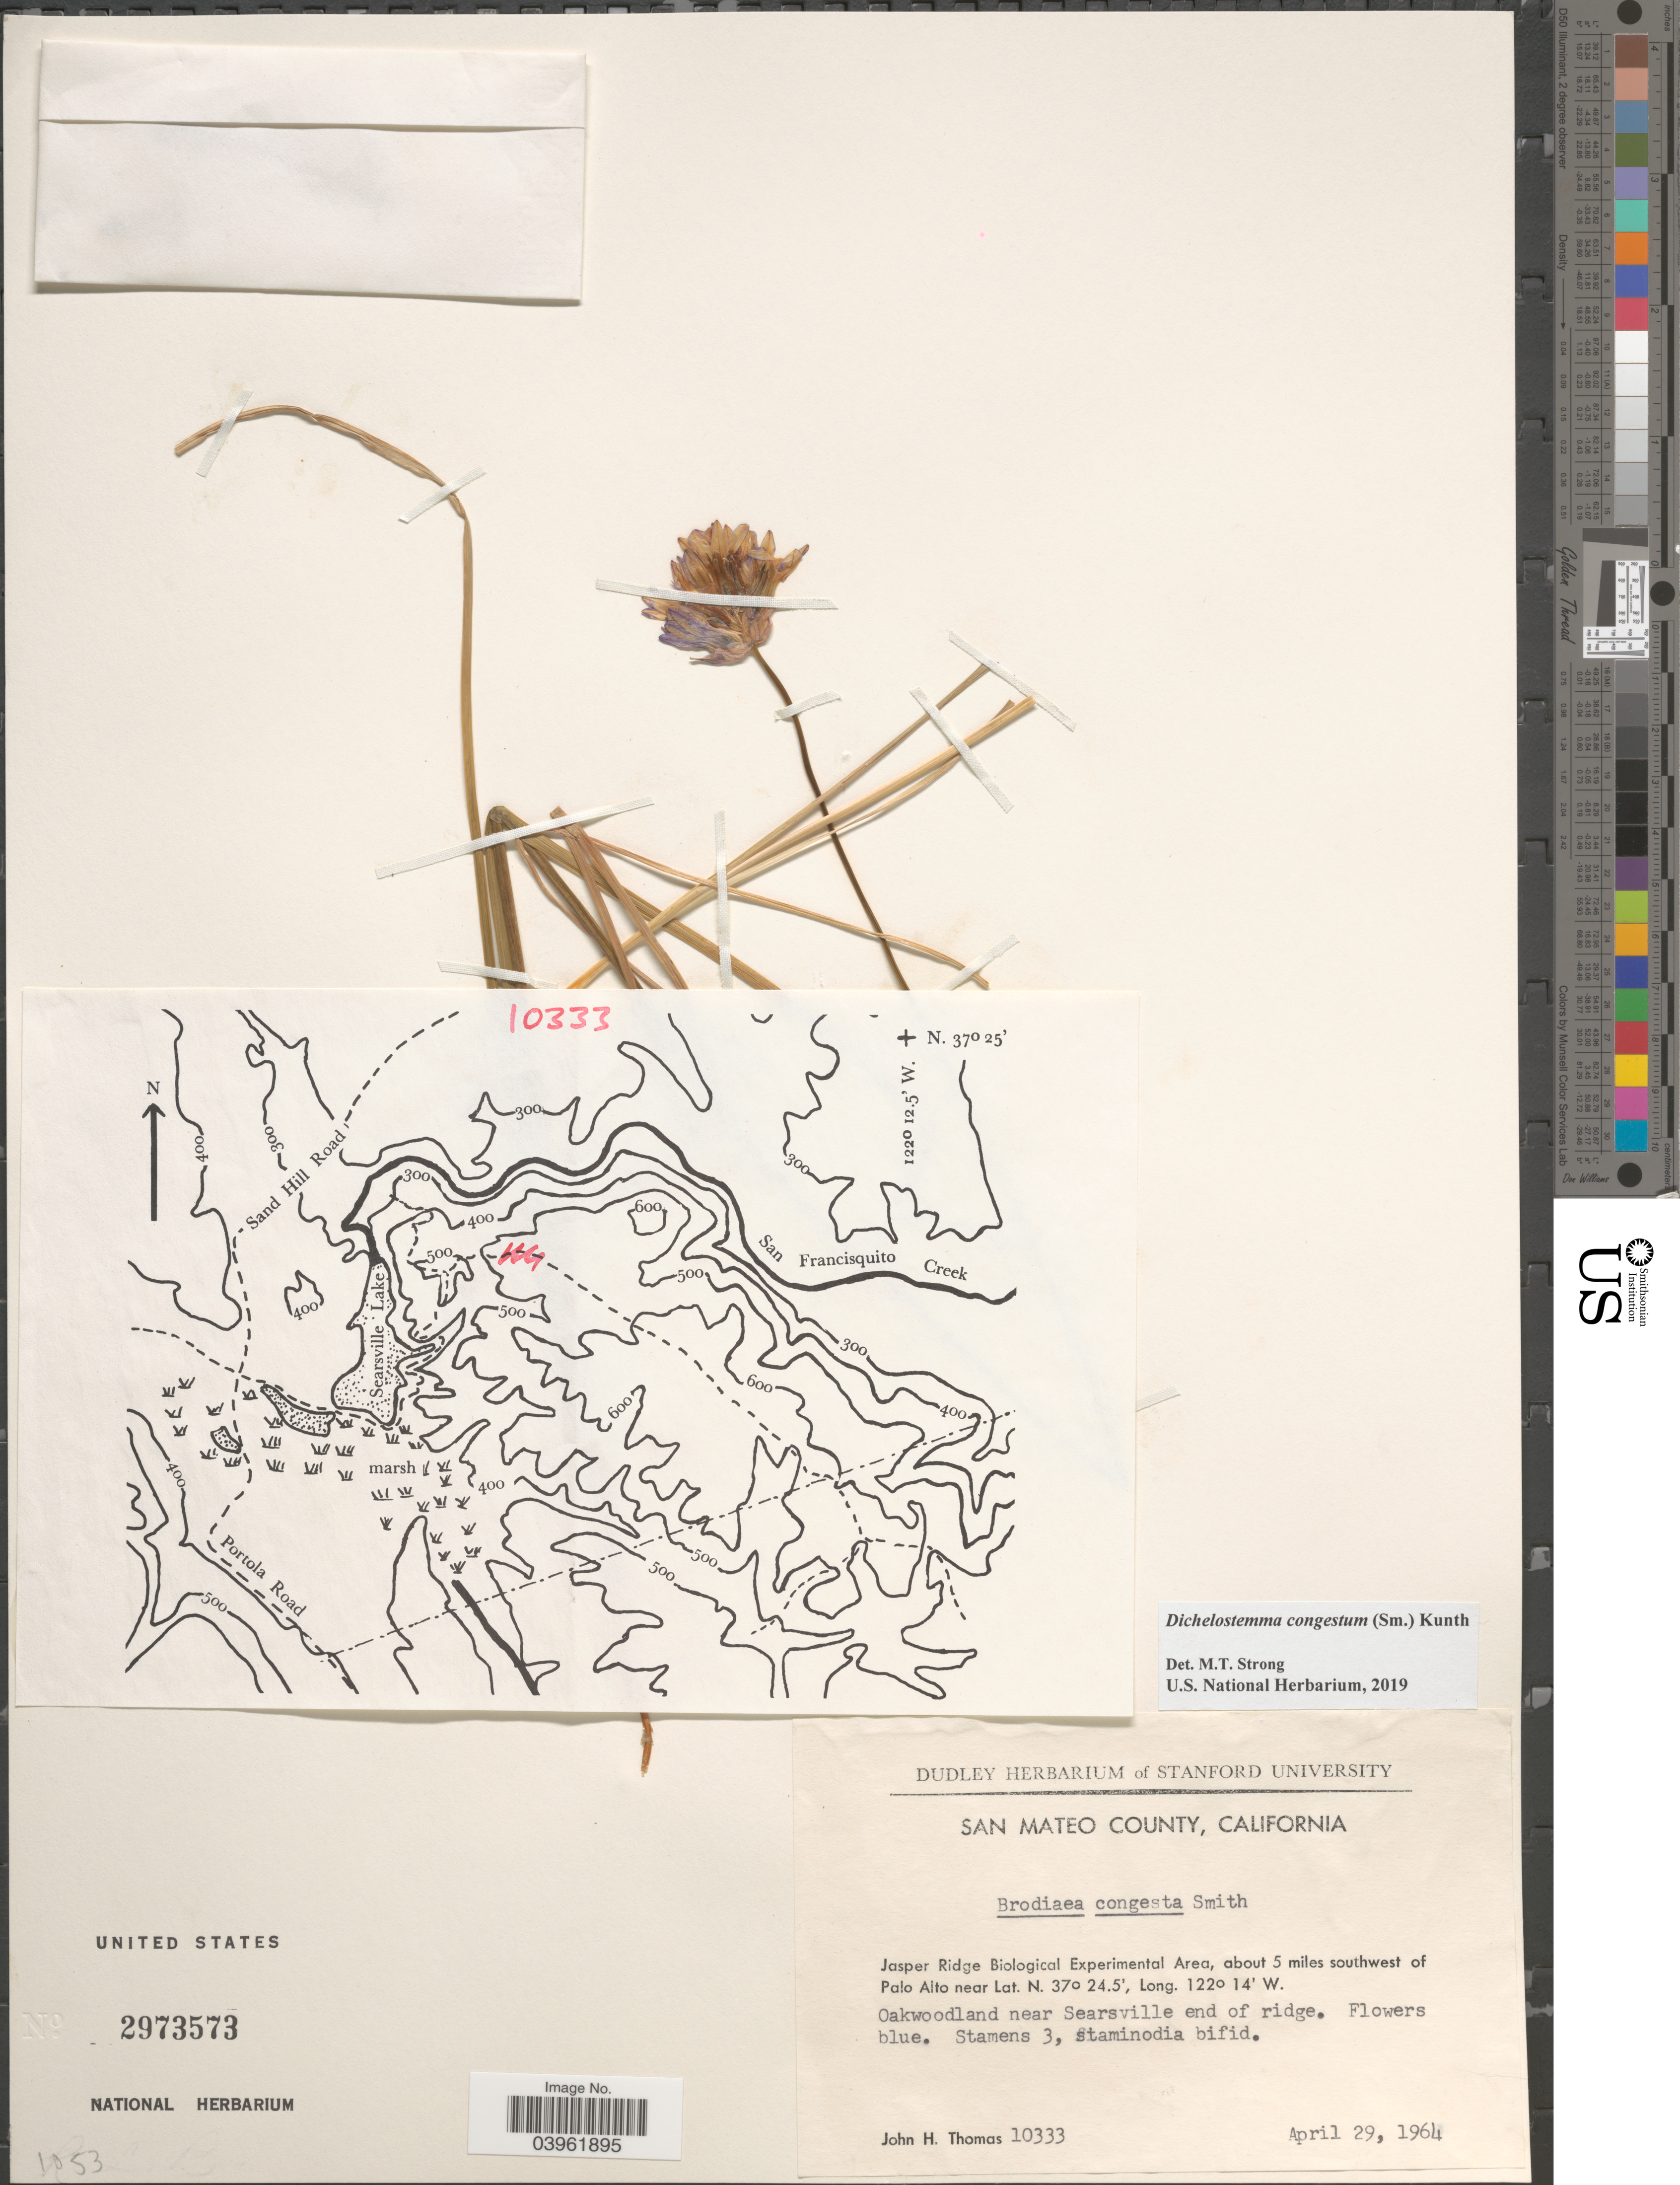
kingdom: Plantae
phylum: Tracheophyta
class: Liliopsida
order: Asparagales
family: Asparagaceae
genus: Dichelostemma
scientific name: Dichelostemma congestum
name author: Kunth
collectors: J. H. Thomas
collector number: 10333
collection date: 1964-04-29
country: United States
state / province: California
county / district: San Mateo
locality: San Mateo County. Jasper Ridge Biological Experimental Area, about 5 miles southwest of Palo Alto. Oakwoodland near Searsville end of ridge.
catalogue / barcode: US 2973573